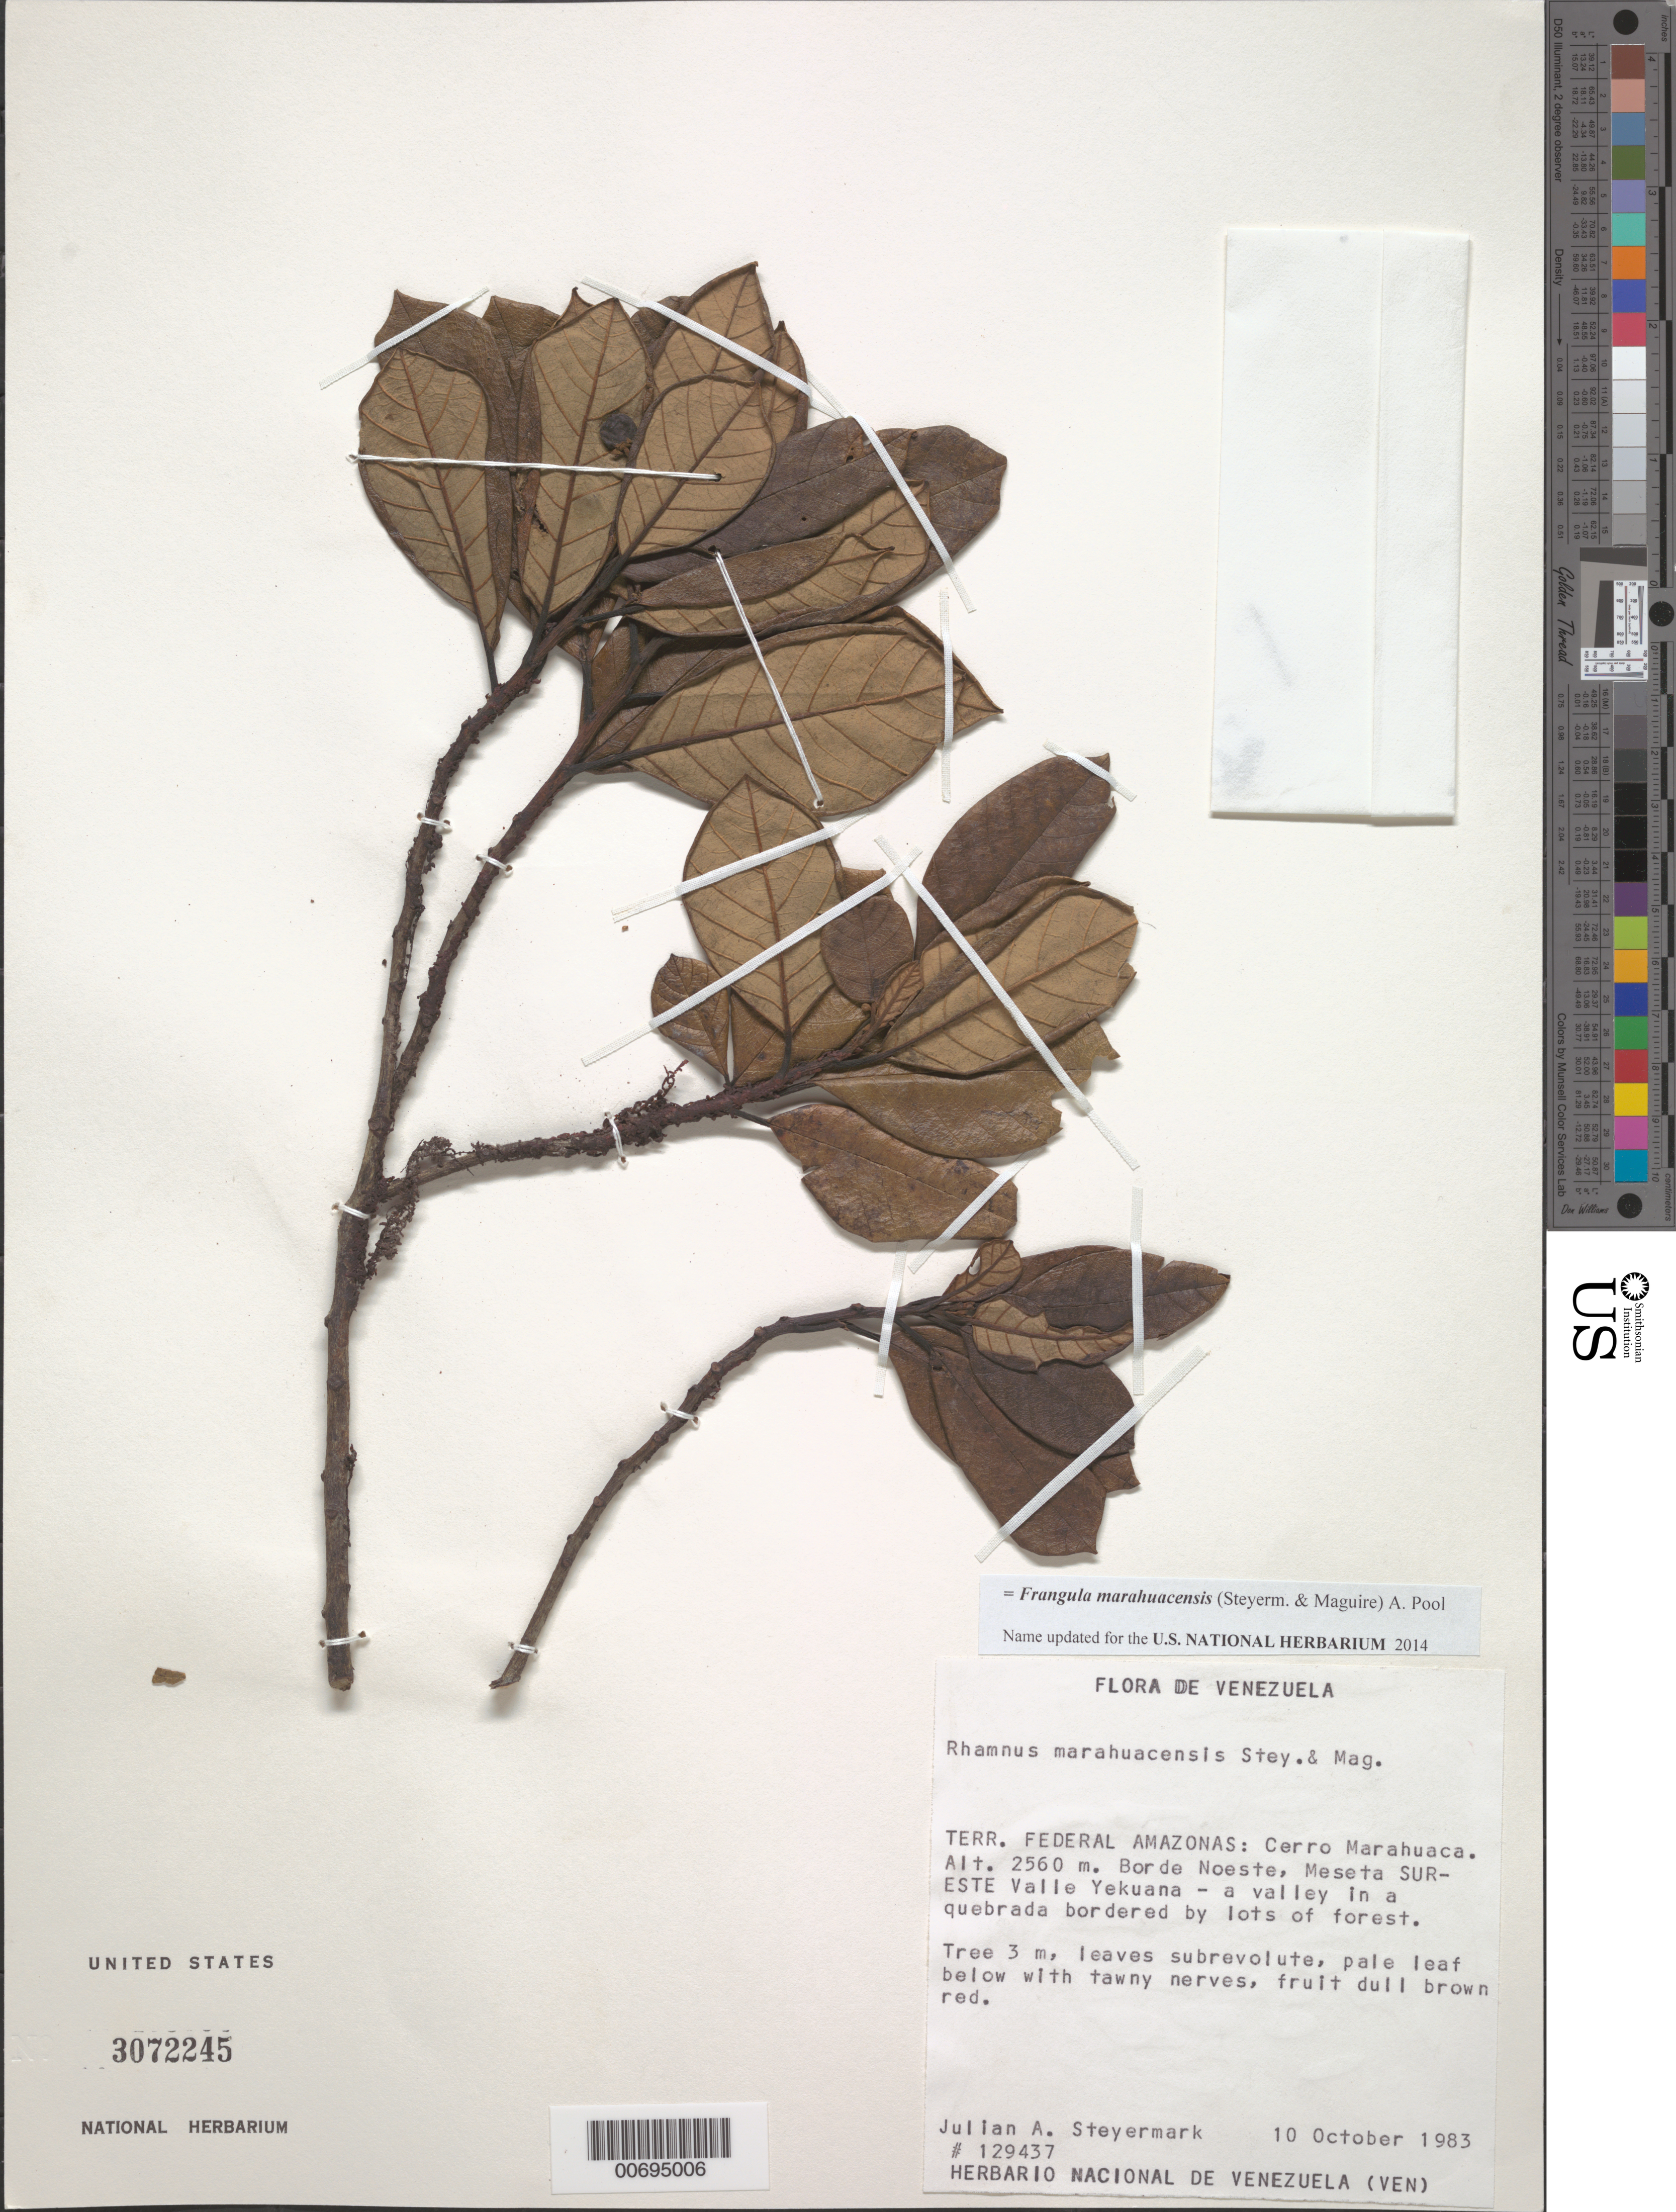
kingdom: Plantae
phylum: Tracheophyta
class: Magnoliopsida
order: Rosales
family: Rhamnaceae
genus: Rhamnus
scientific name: Rhamnus marahuacensis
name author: Steyerm. & Maguire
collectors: J. Steyermark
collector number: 129437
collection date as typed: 10-Oct-83 to 12-Oct-83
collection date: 1983-10-10/1983-10-12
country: Venezuela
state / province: Amazonas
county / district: Atabapo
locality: Cerro Marahuaca, cumbre, parte central de la Meseta Sur-Este, a lo largo de la Quebrada Yekuanam, afluente del río Negro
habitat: Valley in quebrada bordered by forest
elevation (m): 2560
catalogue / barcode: US 3072245